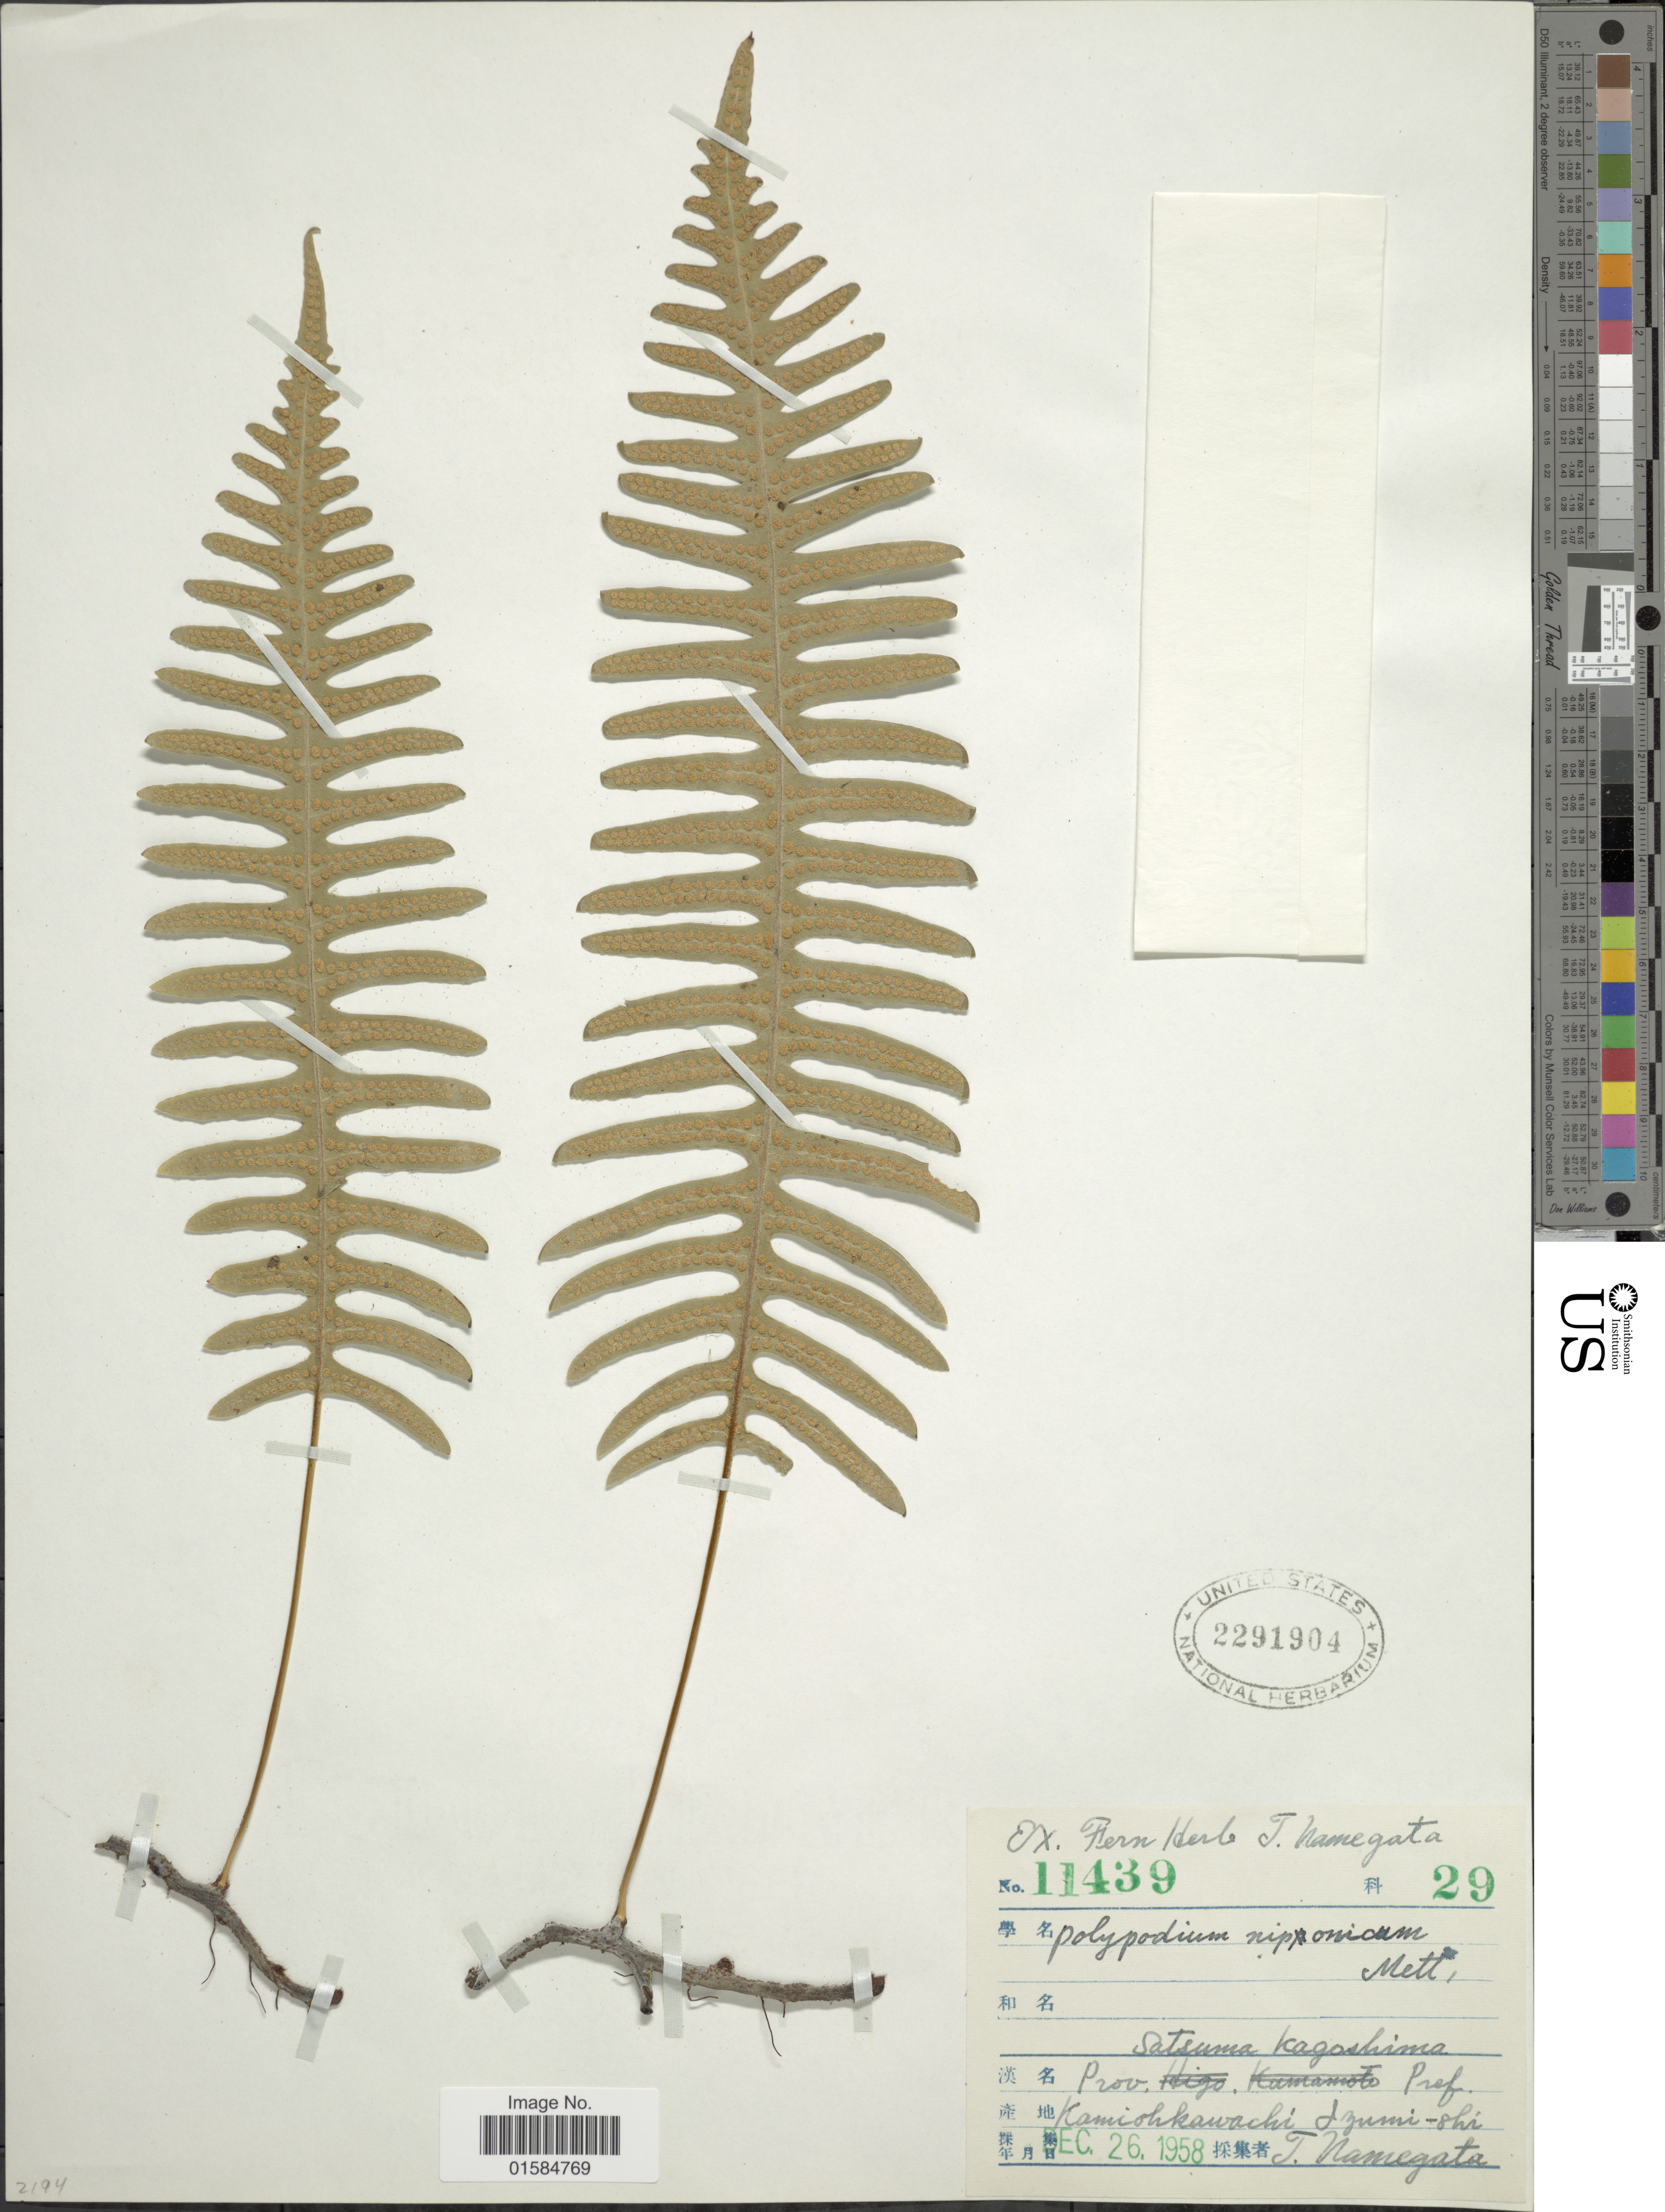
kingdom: Plantae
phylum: Tracheophyta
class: Polypodiopsida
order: Polypodiales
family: Polypodiaceae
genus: Goniophlebium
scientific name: Goniophlebium niponicum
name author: (Mett.) Bedd.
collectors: T. Namegata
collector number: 11439/29*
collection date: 1958-12-26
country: Japan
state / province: Kagosima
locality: Prov. Satsuma Kagoshima, Pref. Kamiohkawachi, Izumi-shi.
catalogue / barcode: US 2291904